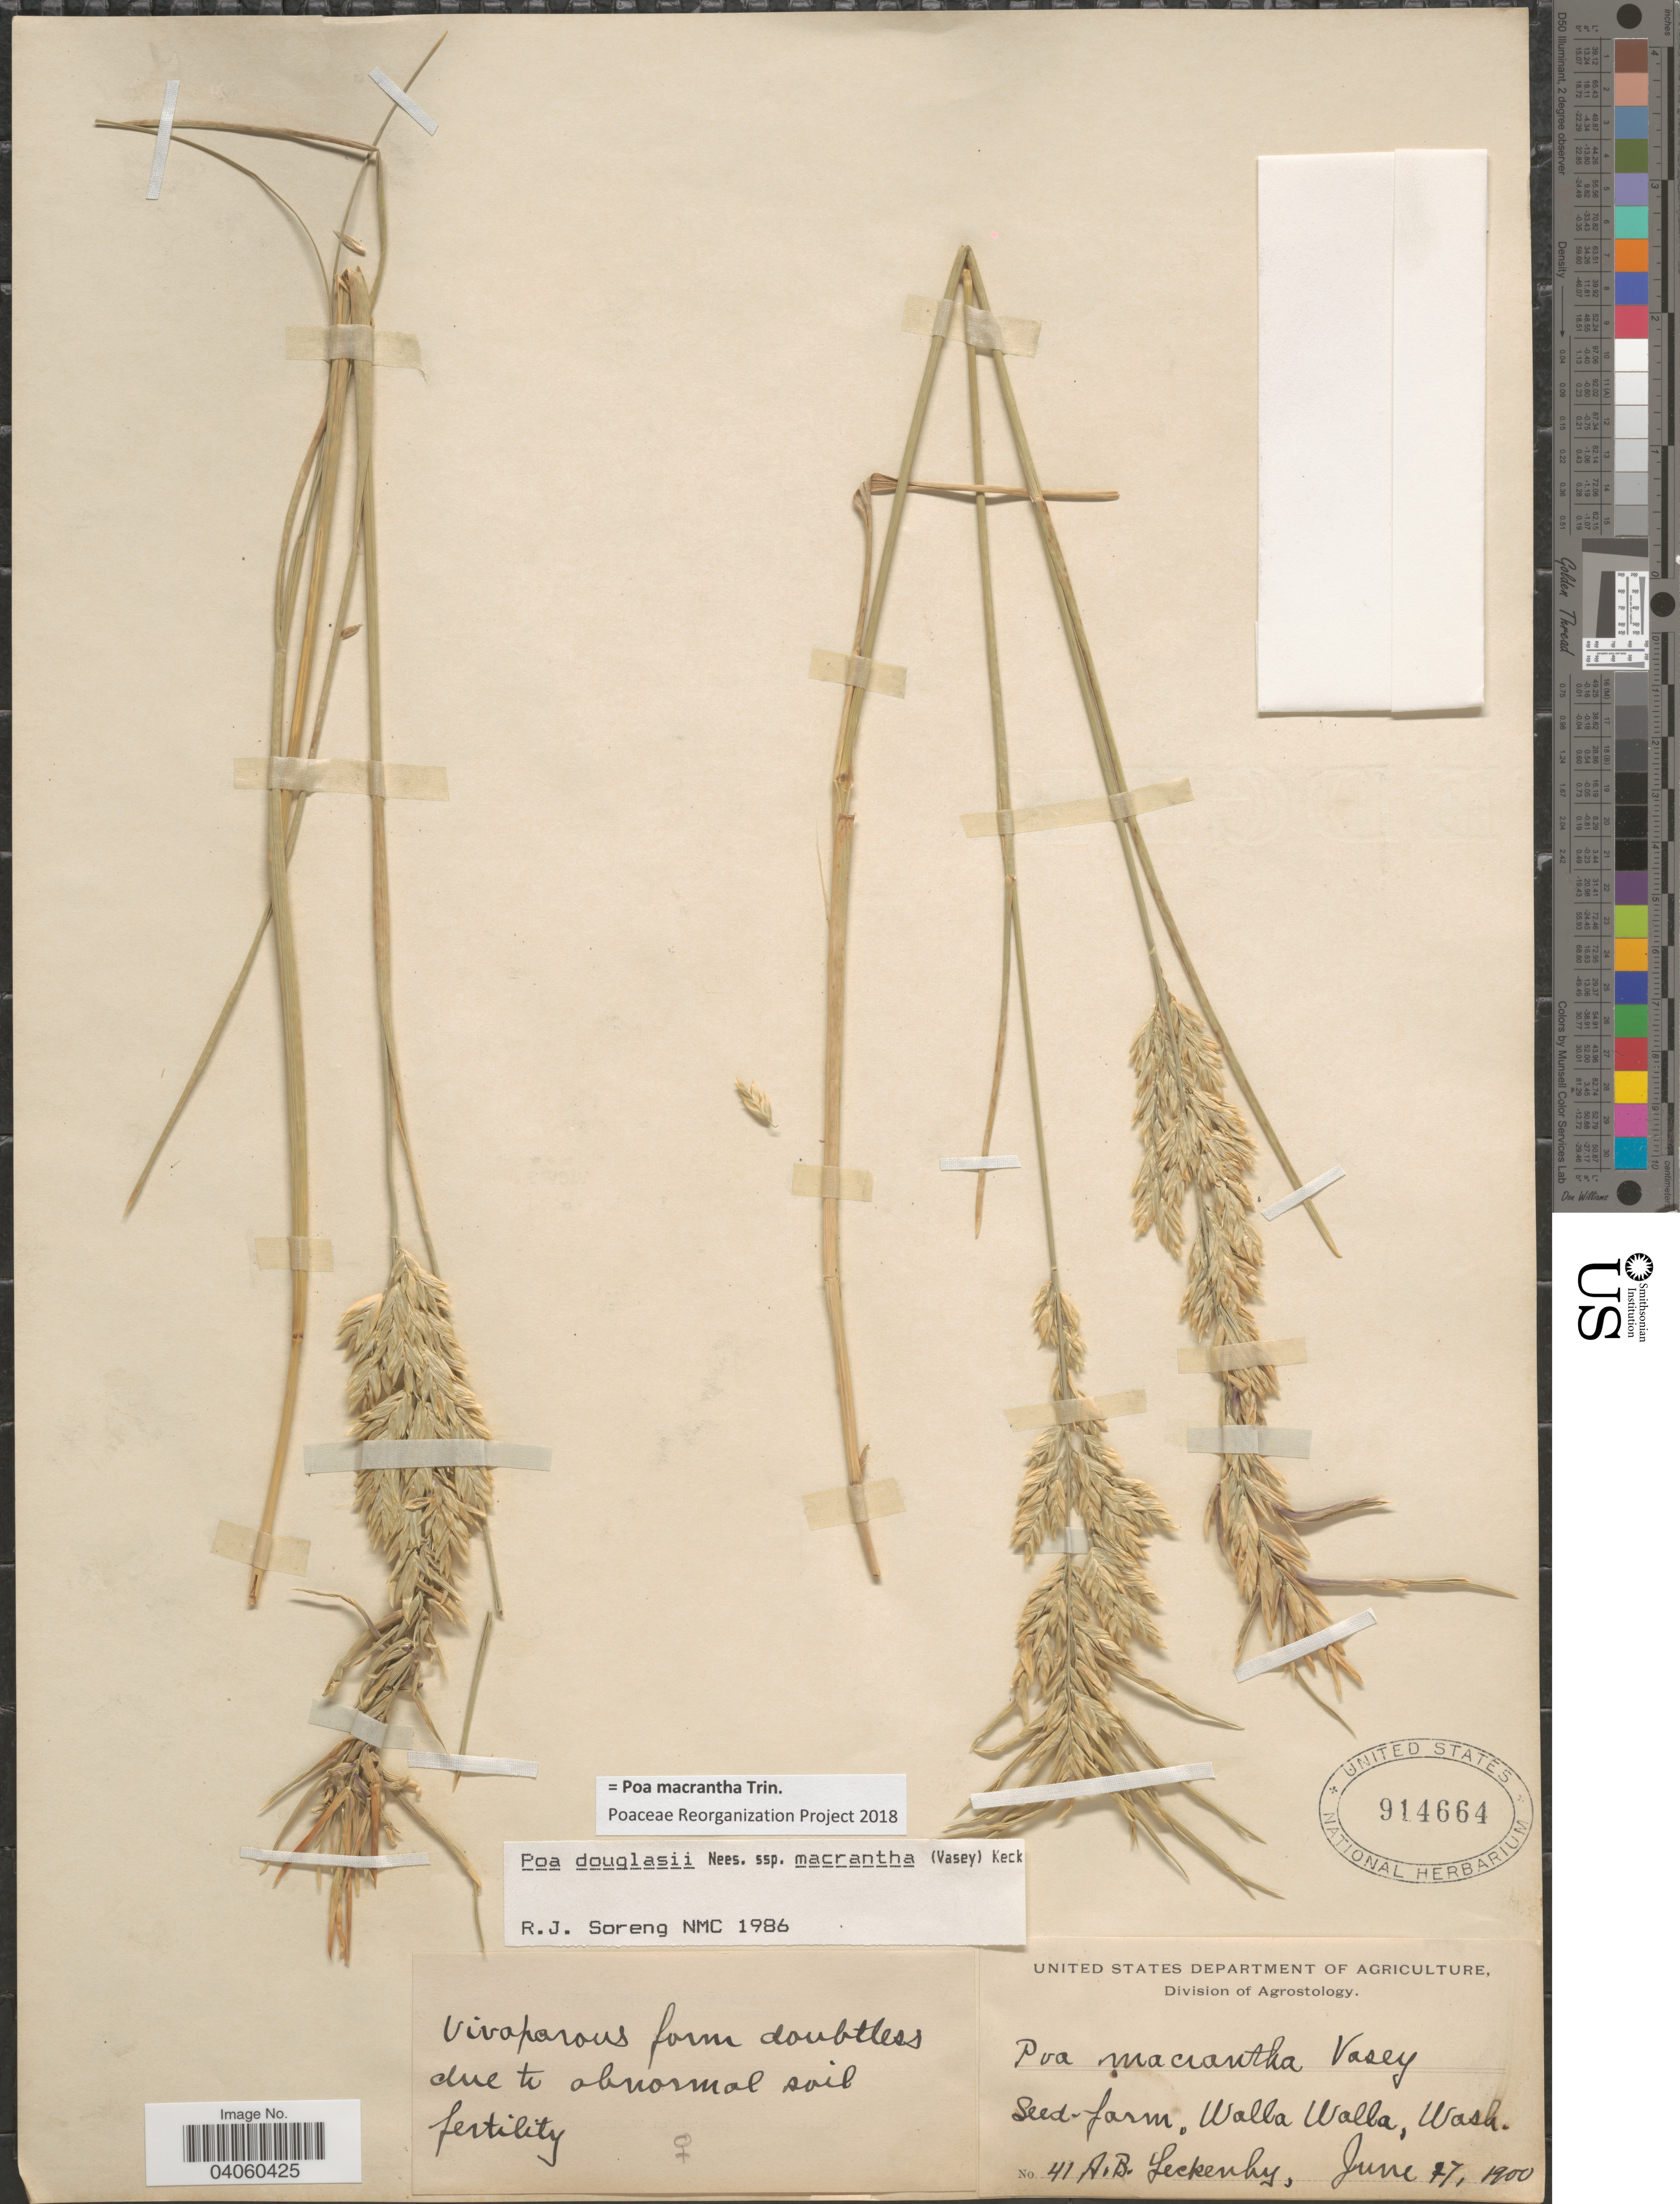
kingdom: Plantae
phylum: Tracheophyta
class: Liliopsida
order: Poales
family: Poaceae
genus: Poa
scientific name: Poa macrantha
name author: Vasey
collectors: A. Leckenby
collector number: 41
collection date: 1900-06-17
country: United States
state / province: Washington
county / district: Walla Walla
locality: Seed-farm. Walla Walla.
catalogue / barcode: US 914664